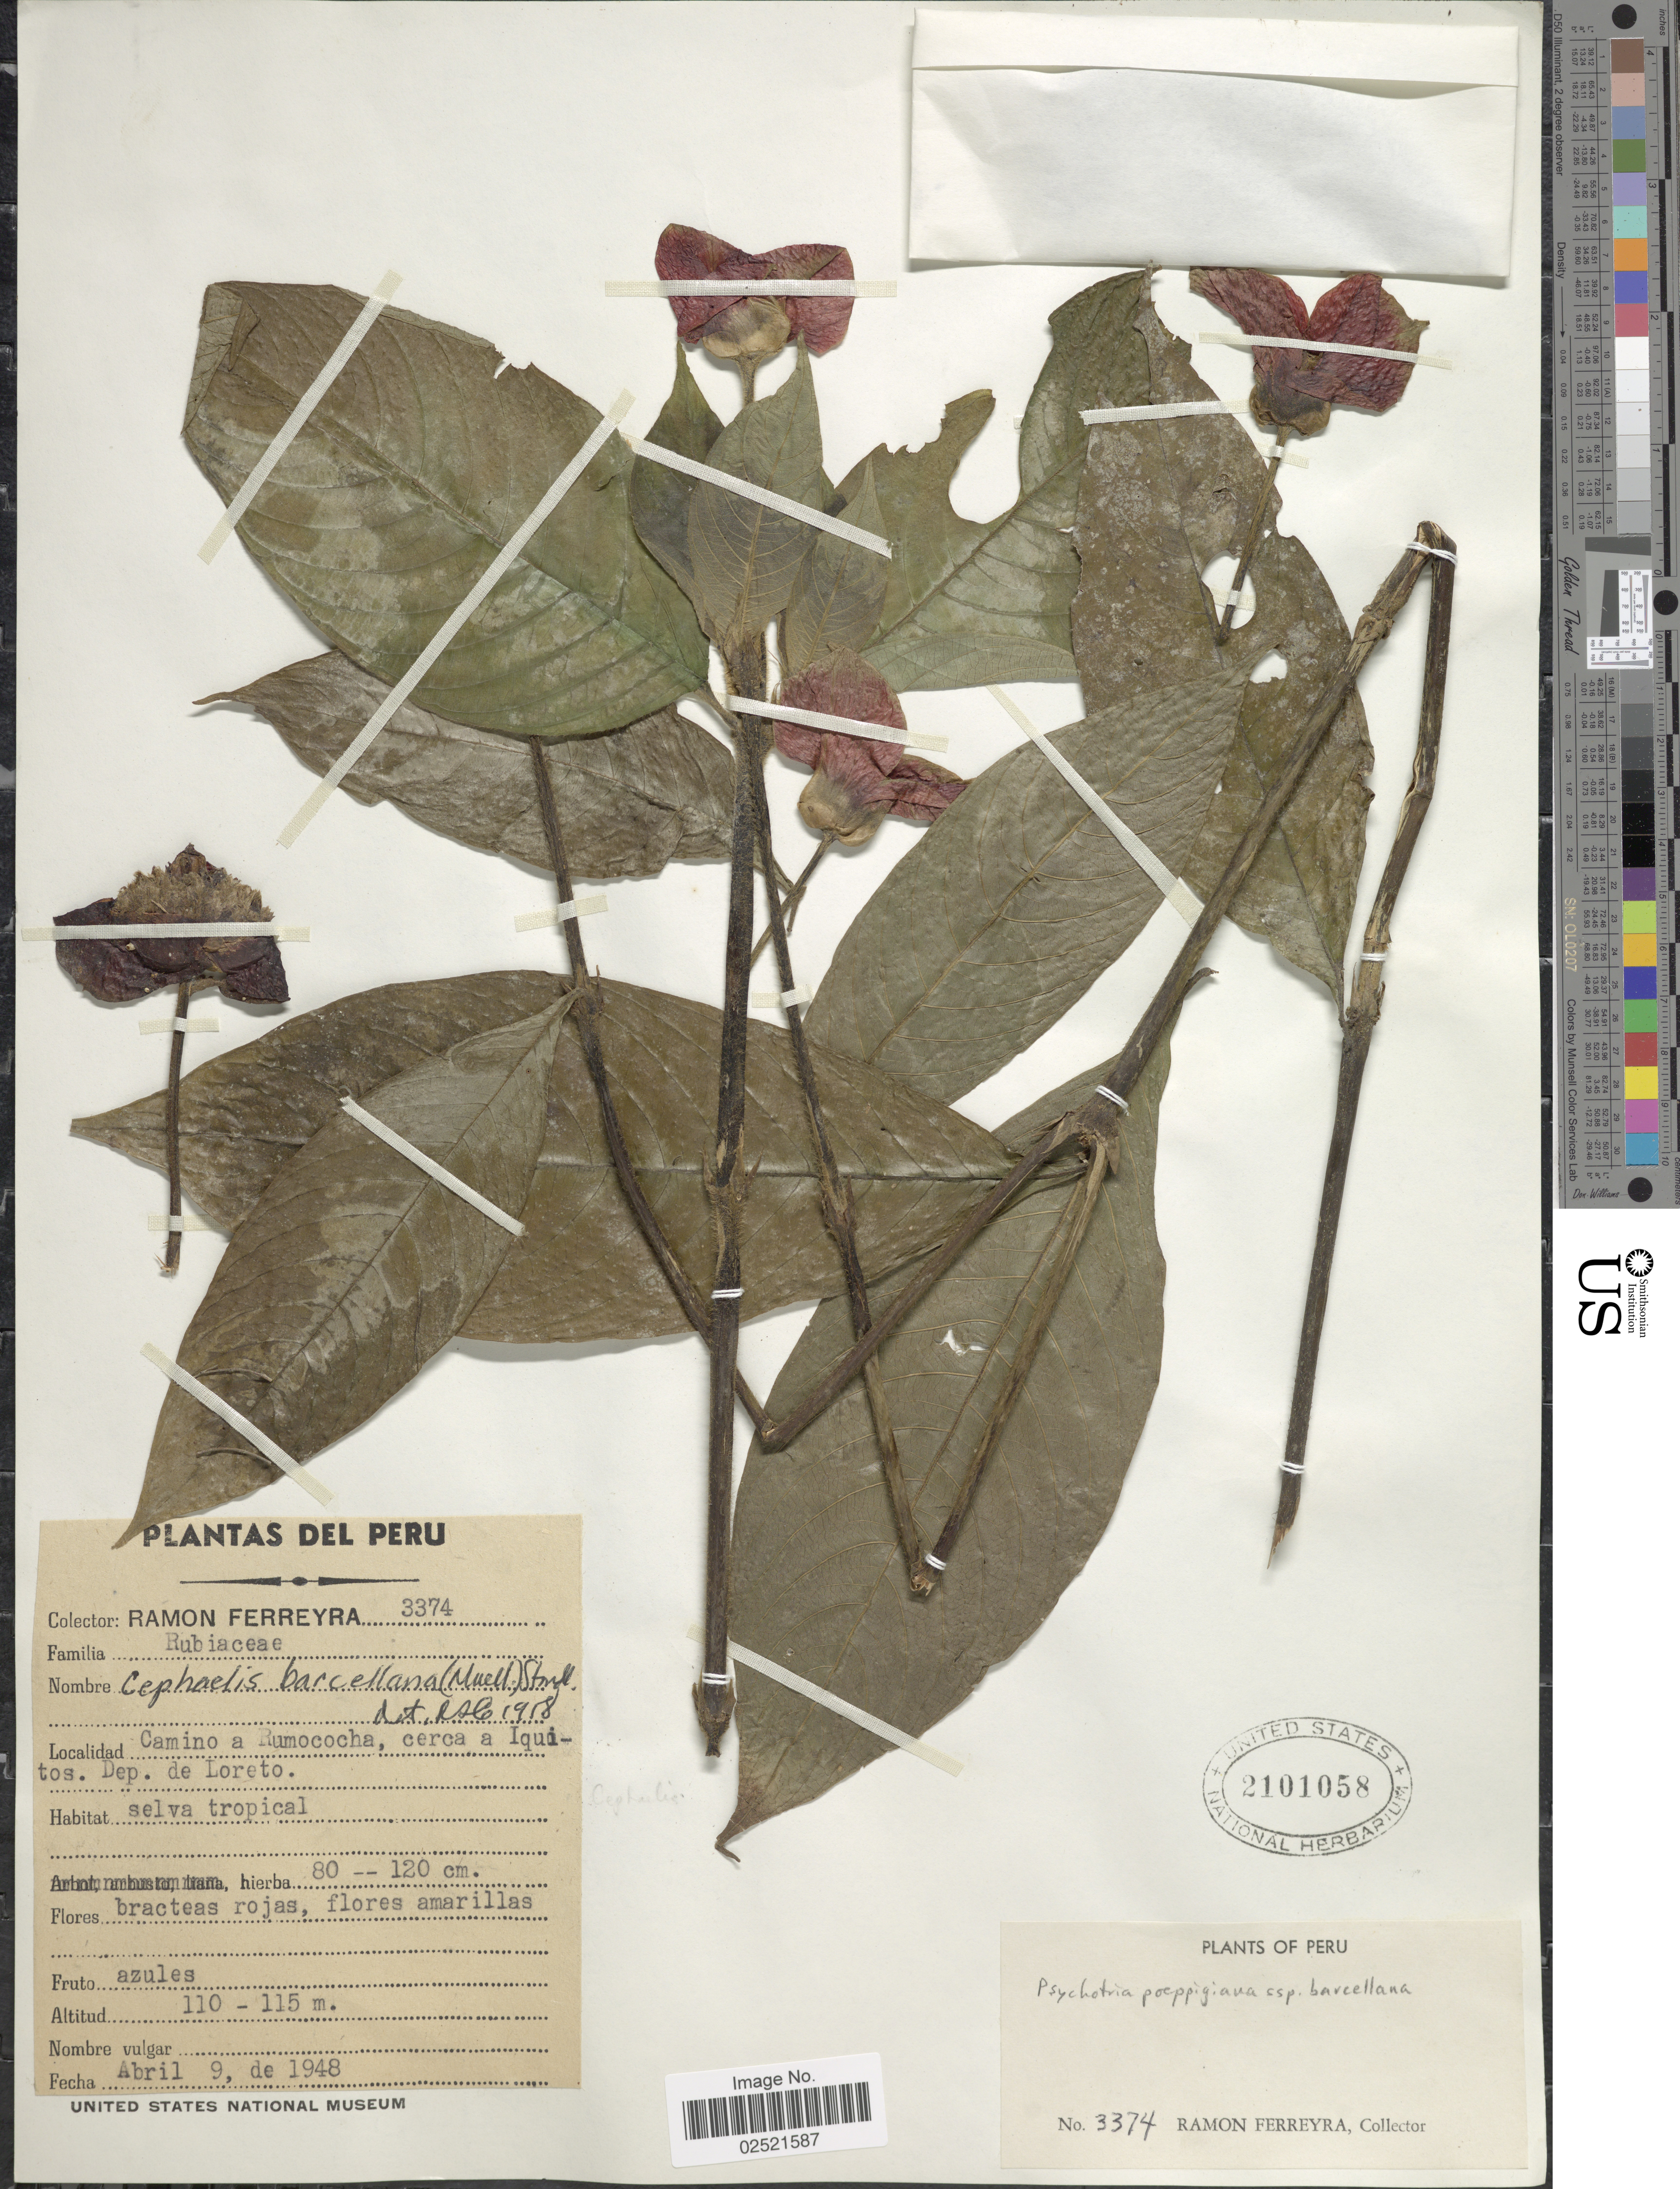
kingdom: Plantae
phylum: Tracheophyta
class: Magnoliopsida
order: Gentianales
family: Rubiaceae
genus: Psychotria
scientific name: Psychotria poeppigiana subsp. barcellana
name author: (Müll. Arg.) Steyerm.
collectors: R. A. Ferreyra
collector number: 3374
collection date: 1948-04-09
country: Peru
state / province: Loreto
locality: Camino a Rumococha, cerca a Iquitos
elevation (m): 110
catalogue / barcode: US 2101058